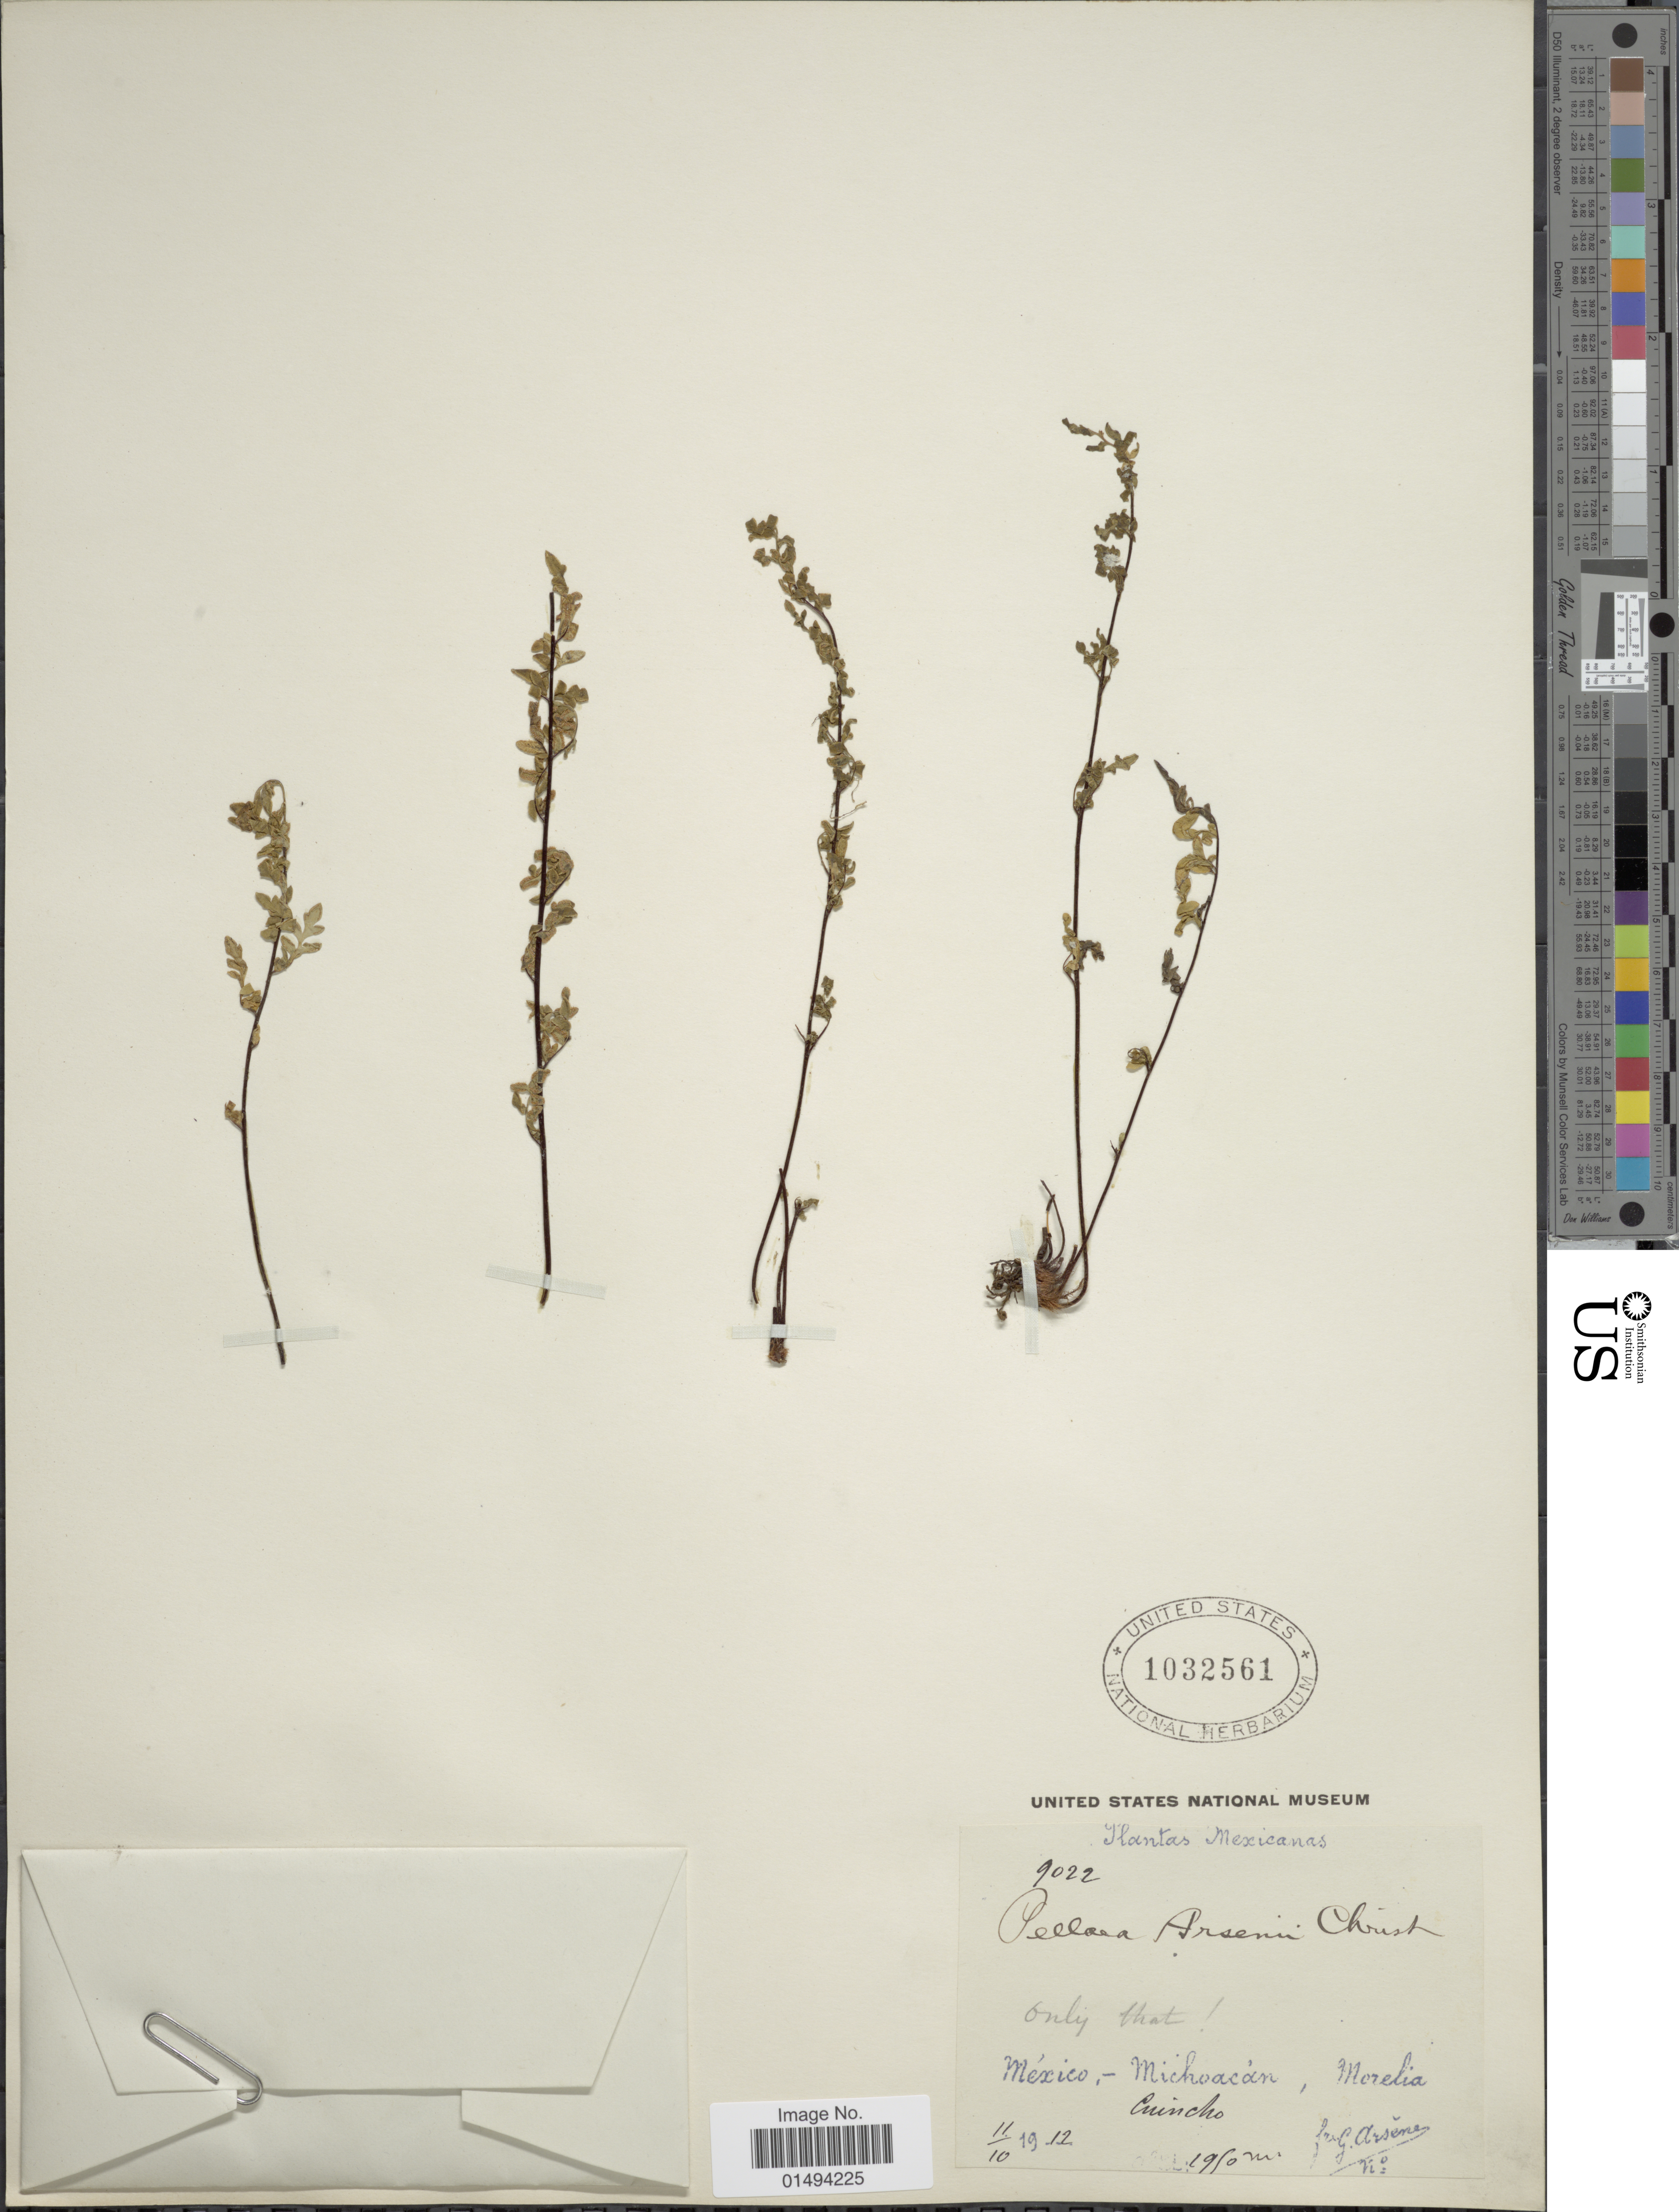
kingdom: Plantae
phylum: Tracheophyta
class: Polypodiopsida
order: Polypodiales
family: Pteridaceae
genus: Myriopteris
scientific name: Myriopteris allosuroides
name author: (Mett.) Grusz & Windham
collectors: Bro. G. Arsène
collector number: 9022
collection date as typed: Transcribed d/m/y: 19/10/12 to 19/11/12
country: Mexico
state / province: Michoacán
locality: Morelia, Guincho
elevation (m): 1950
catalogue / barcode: US 1032561